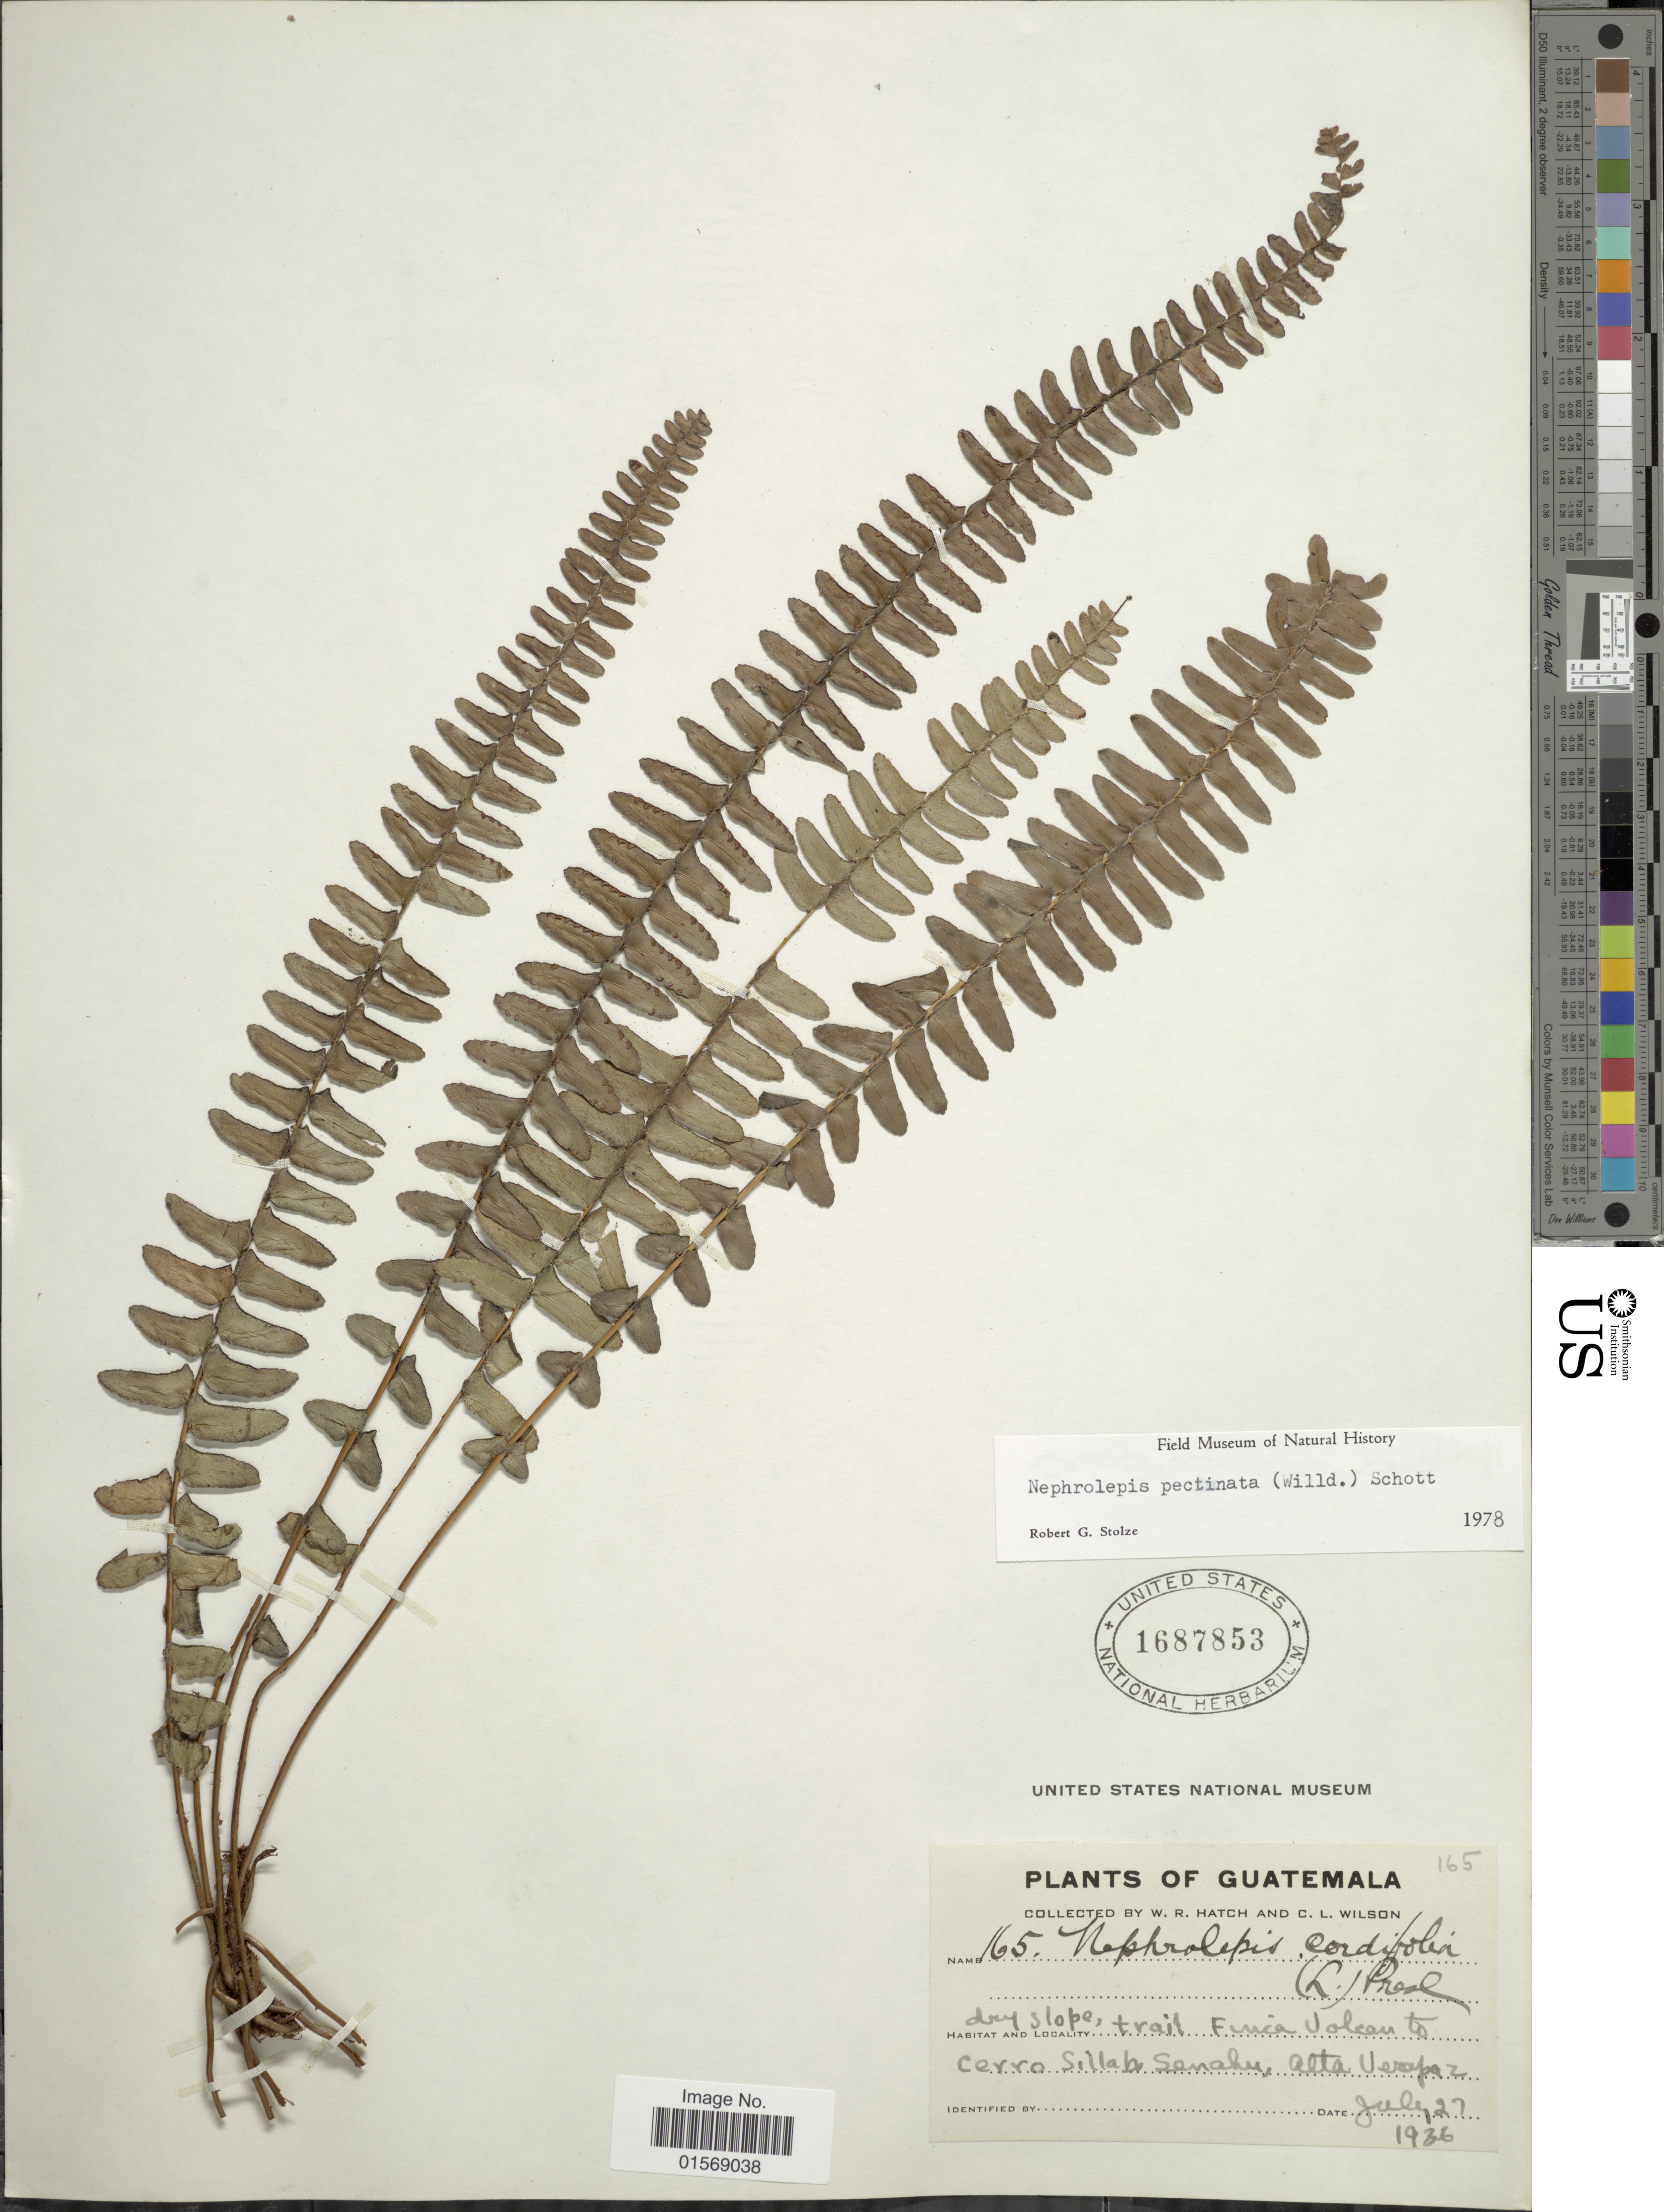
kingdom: Plantae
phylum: Tracheophyta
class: Polypodiopsida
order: Polypodiales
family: Nephrolepidaceae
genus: Nephrolepis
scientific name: Nephrolepis pectinata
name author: (Willd.) Schott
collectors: W. Hatch & C. L. Wilson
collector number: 165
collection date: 1936-07-27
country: Guatemala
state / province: Alta Verapaz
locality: Guatemala. Trail Finca Volcano to Cerro Sillab, Senahu, Alta Verapaz.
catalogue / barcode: US 1687853